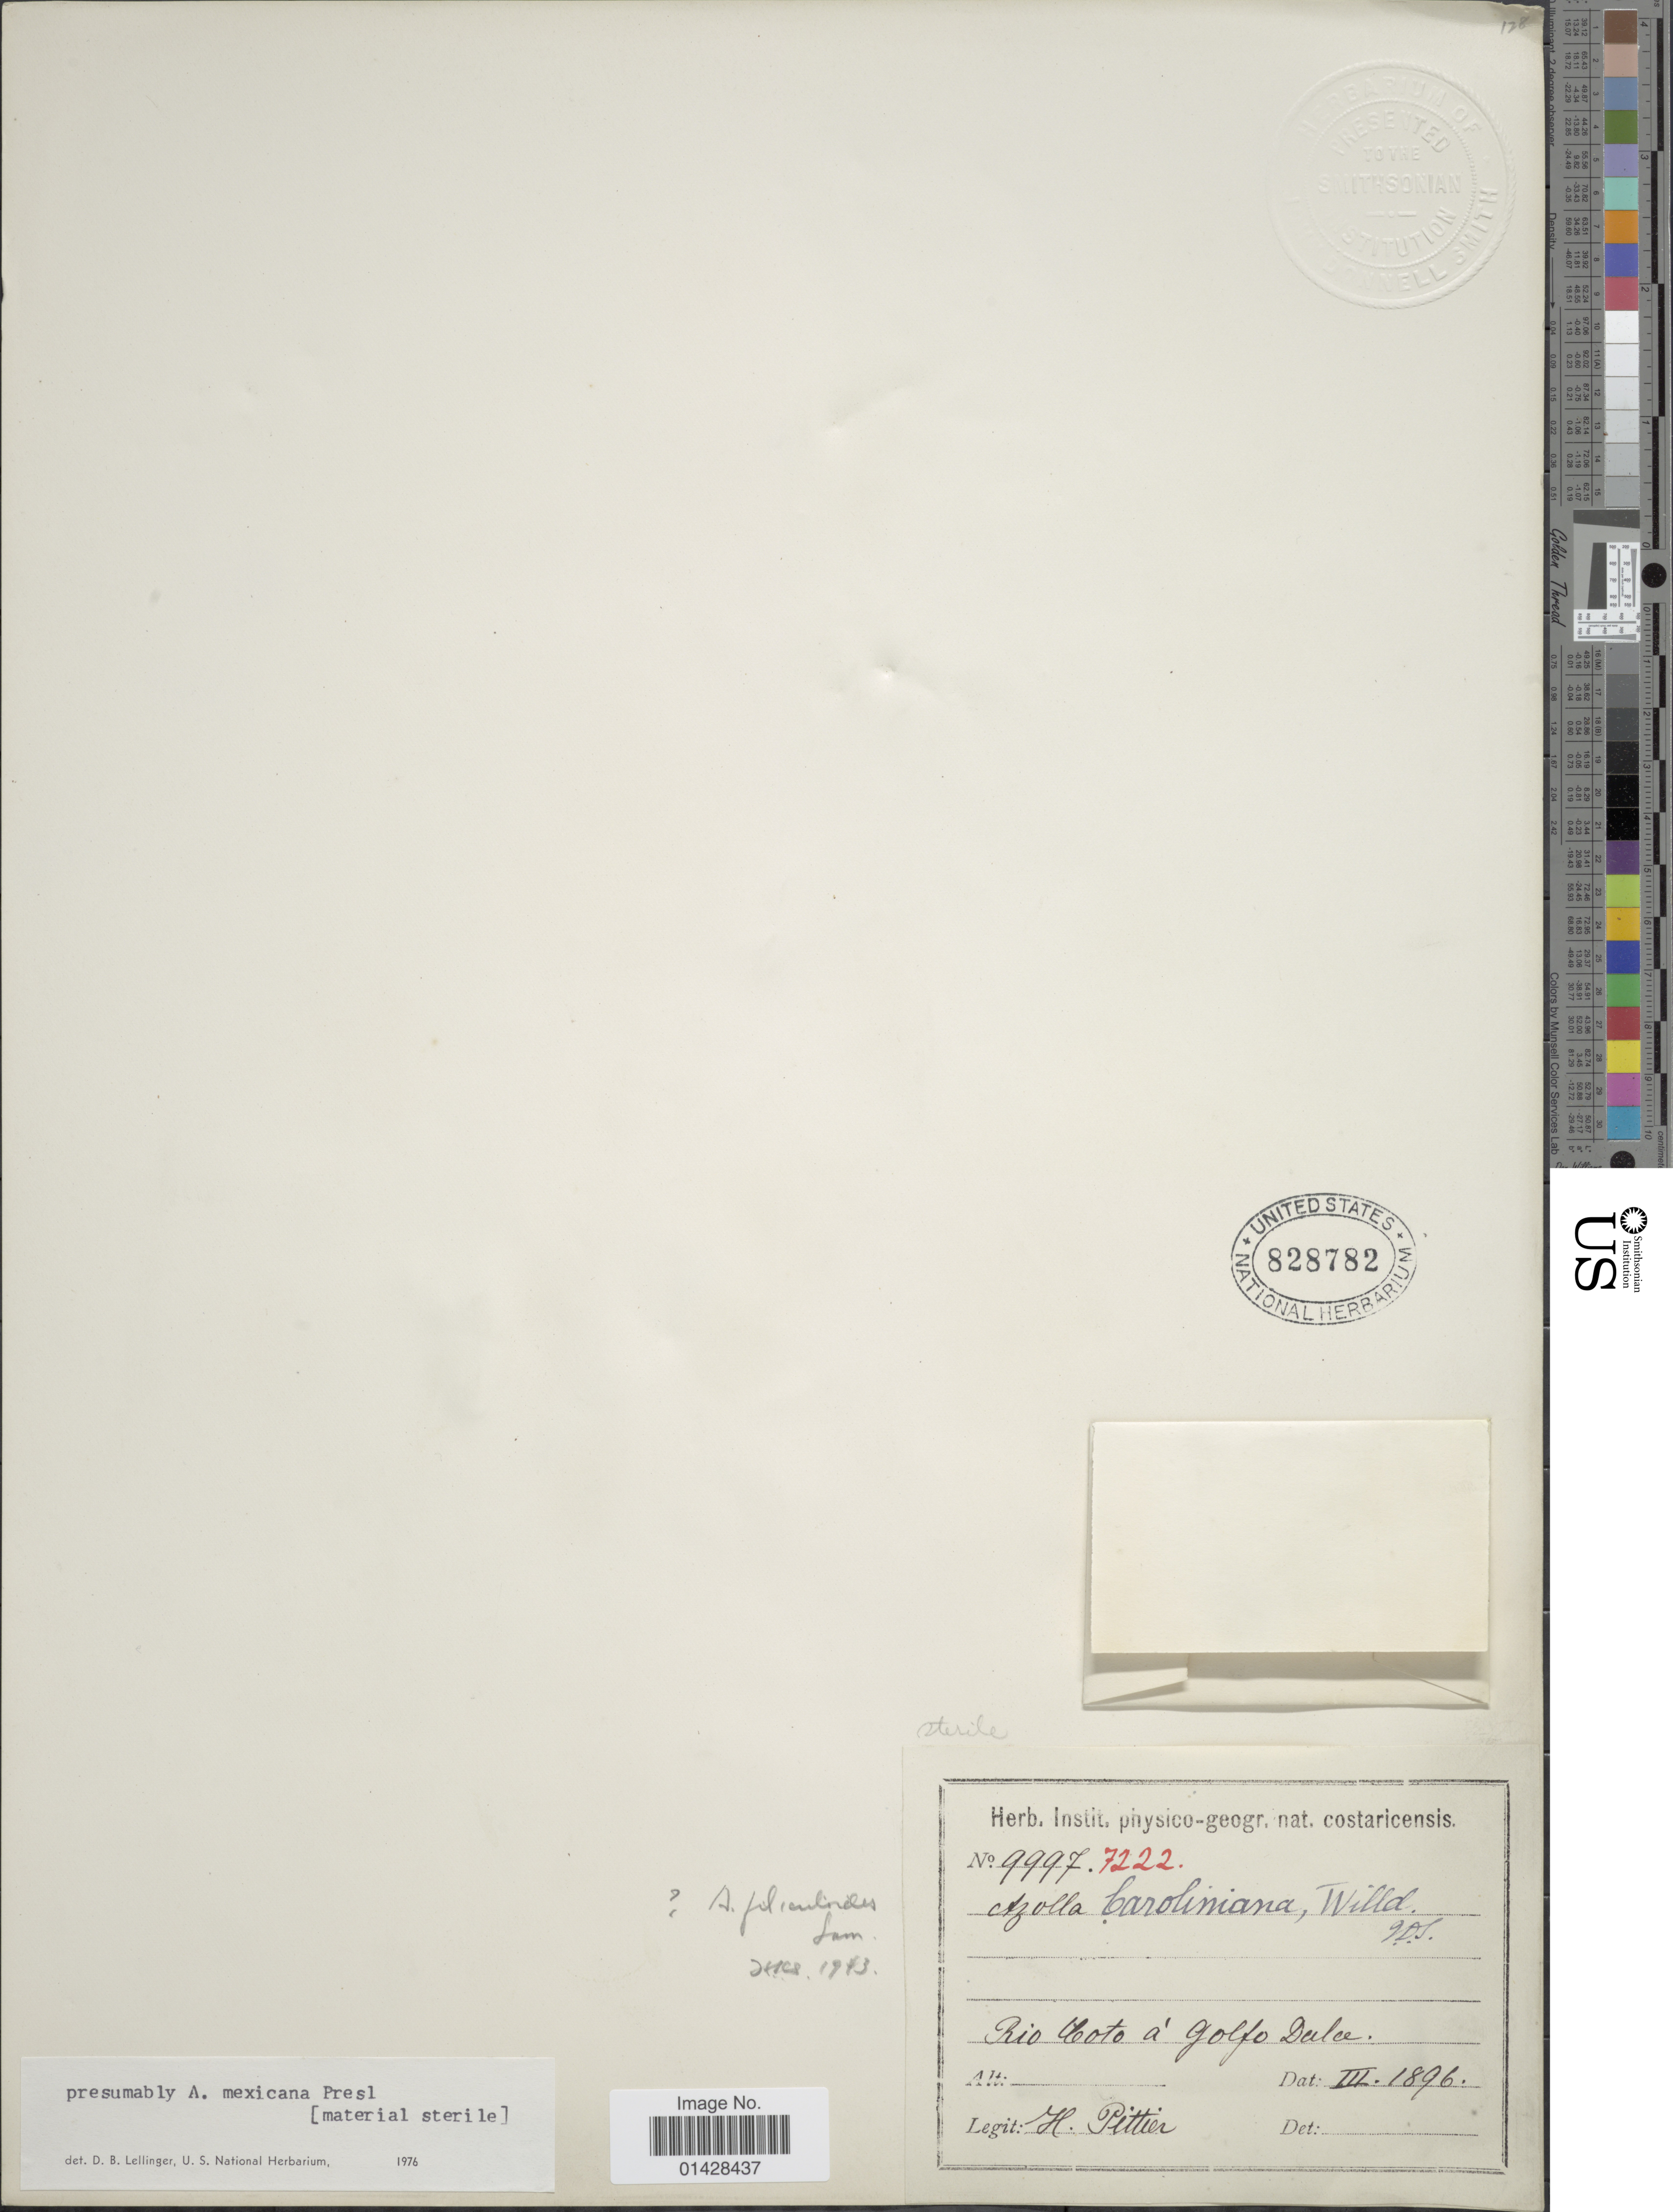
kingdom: Plantae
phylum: Tracheophyta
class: Polypodiopsida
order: Salviniales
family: Salviniaceae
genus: Azolla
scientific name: Azolla mexicana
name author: C. Presl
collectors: H. F. Pittier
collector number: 9997/7222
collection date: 1896-03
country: Costa Rica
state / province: Puntarenas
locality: Rio Coto à Golfo Dulce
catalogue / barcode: US 828782